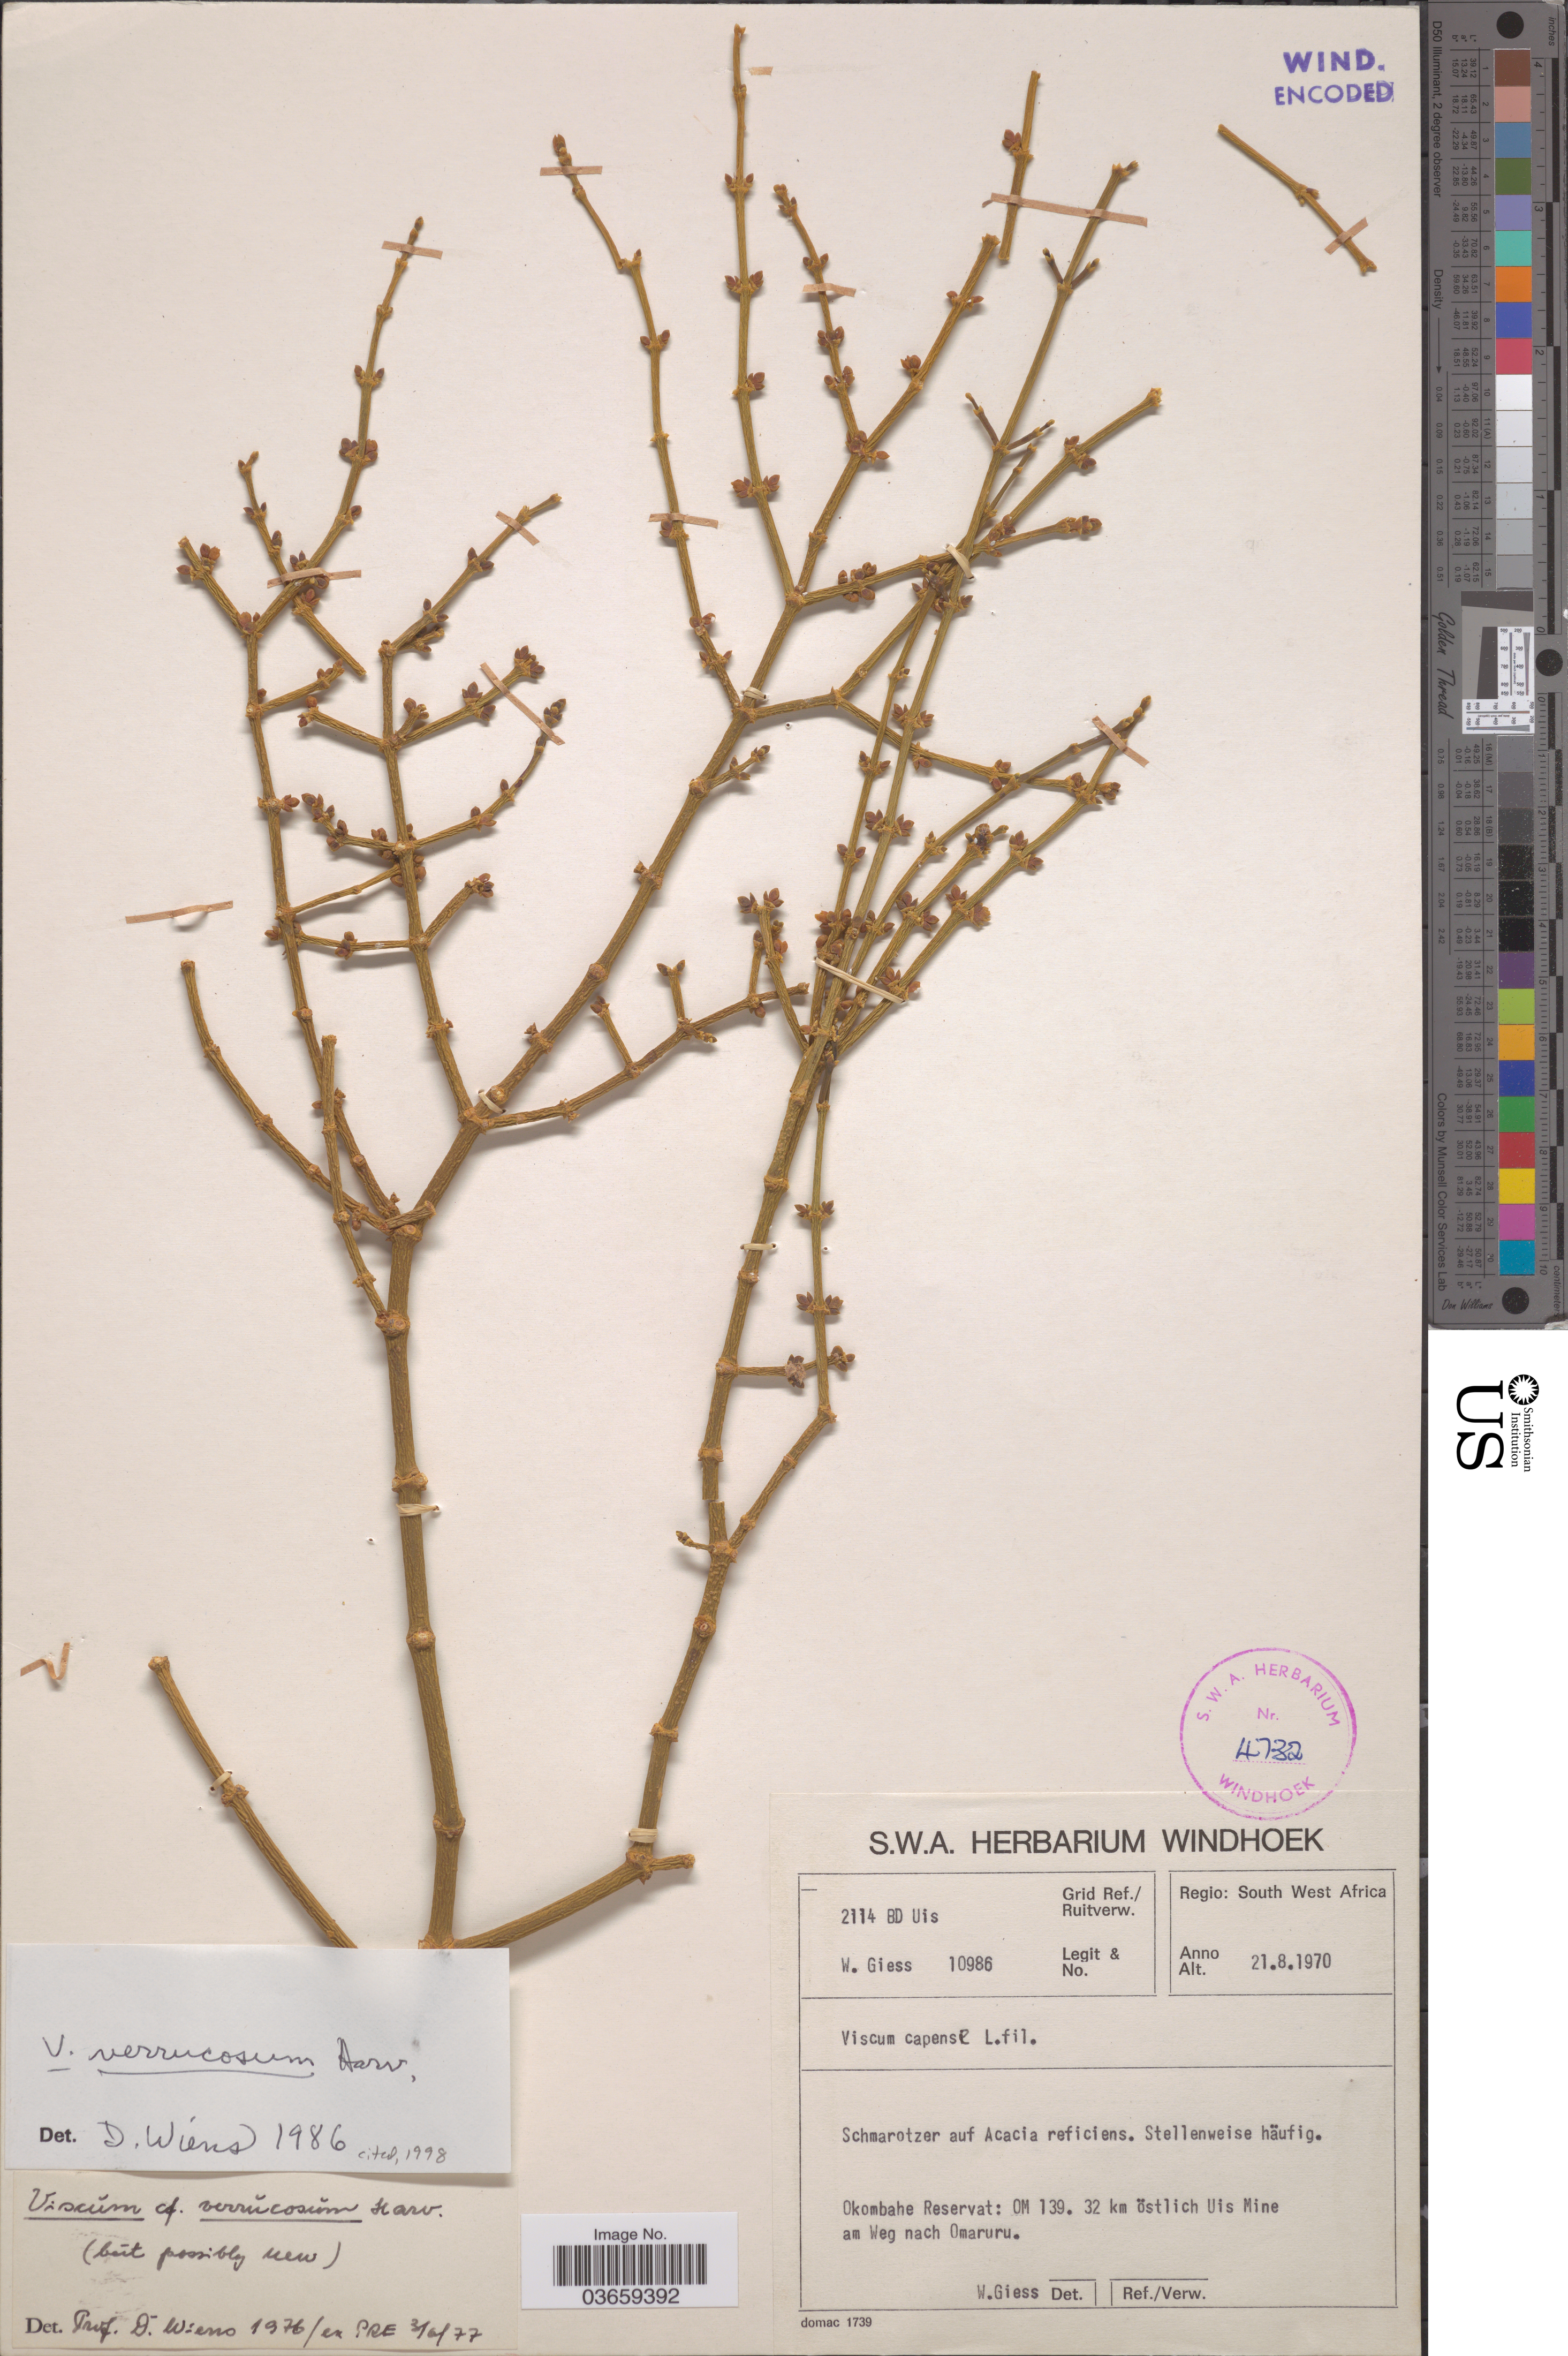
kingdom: Plantae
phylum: Tracheophyta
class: Magnoliopsida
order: Santalales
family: Viscaceae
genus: Viscum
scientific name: Viscum verrucosum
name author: Harv.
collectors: W. Giess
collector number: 10986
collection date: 1970-08-21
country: Namibia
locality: Grid Ref./Ruitverw. 2114 BD Uis. Regio: South West Africa. Okombahe Reservat: OM 139. 32 km östlich Uis Mine am Weg nach Omaruru.